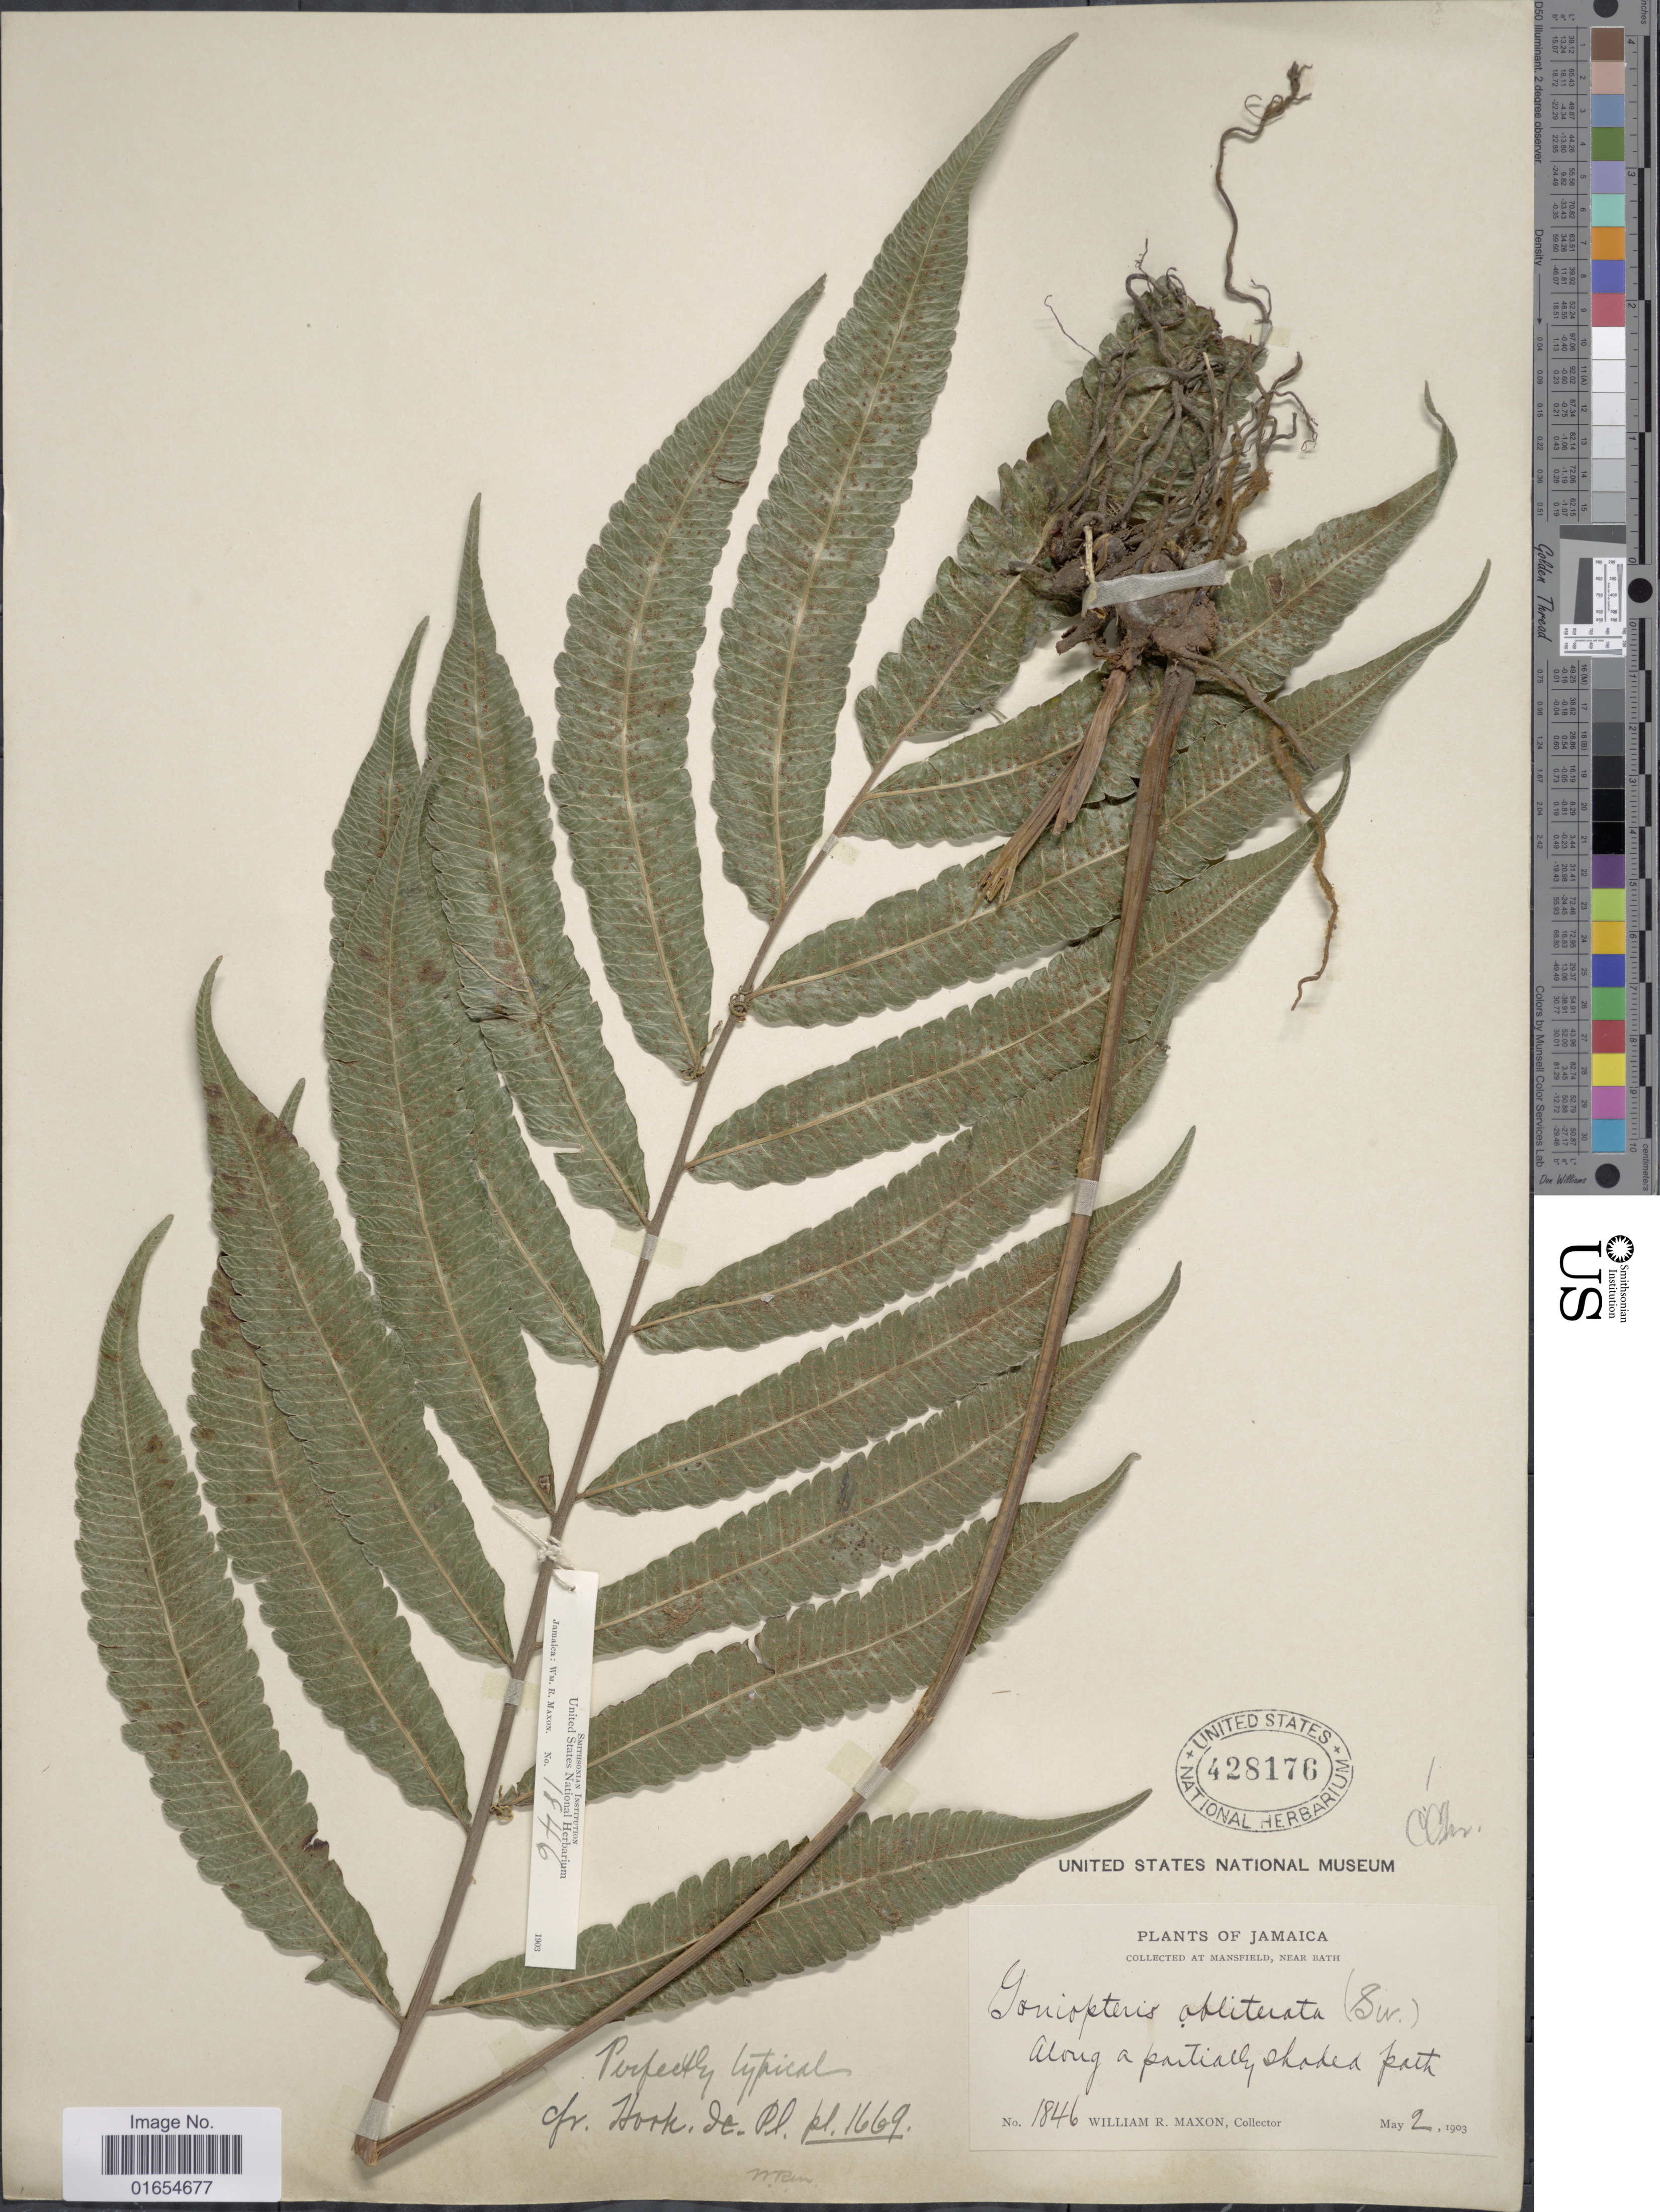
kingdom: Plantae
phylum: Tracheophyta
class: Polypodiopsida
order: Polypodiales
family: Thelypteridaceae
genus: Goniopteris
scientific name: Goniopteris obliterata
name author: (Sw.) C. Presl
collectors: W. R. Maxon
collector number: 1846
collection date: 1903-05-02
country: Jamaica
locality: Collected at Mansfield, near Bath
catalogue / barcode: US 428176